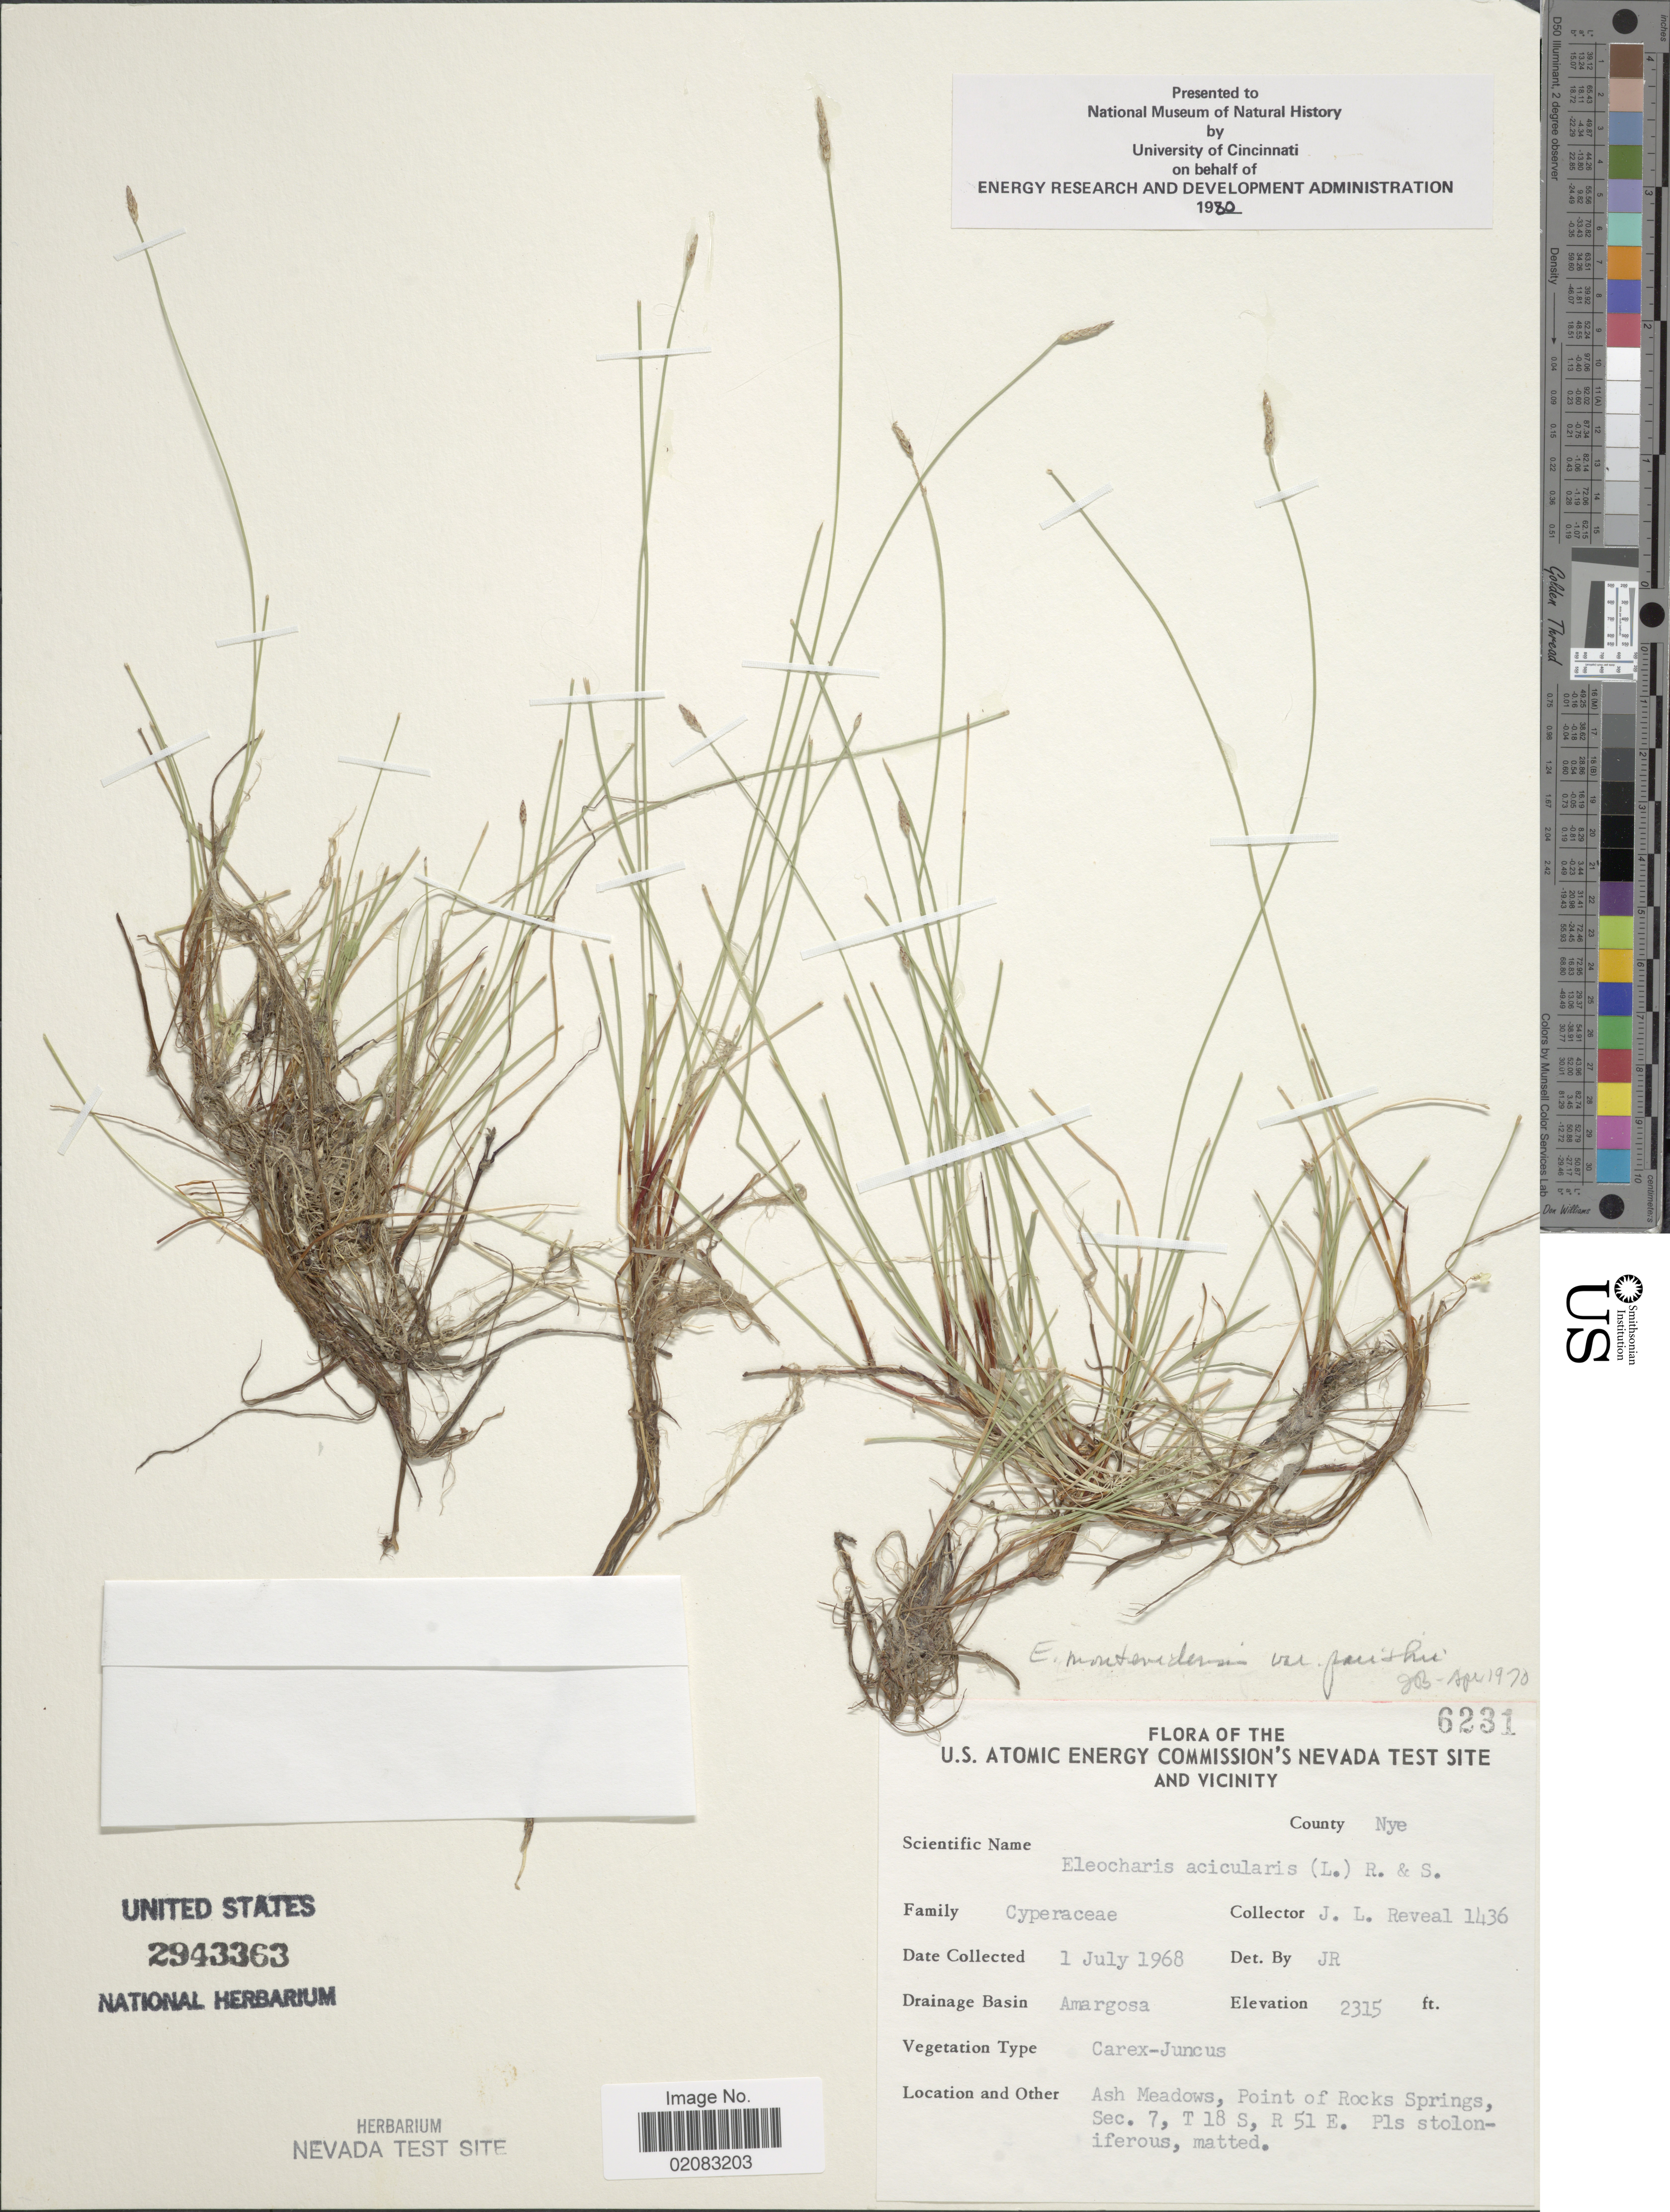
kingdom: Plantae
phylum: Tracheophyta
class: Liliopsida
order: Poales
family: Cyperaceae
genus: Eleocharis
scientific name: Eleocharis parishii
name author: Britton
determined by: Strong, Mark T., (BOT), Smithsonian Institution - National Museum of Natural History (UNITED STATES)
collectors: J. L. Reveal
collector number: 1436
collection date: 1968-07-01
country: United States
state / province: Nevada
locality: U.S. Atomic Energy Commision's Nevada Test Site and Vicinity, County Nye, Drainage Basin Amargosa, Ash Meadows, Point of Rocks Springs, Sec. 7, T 18 S, R 51 E.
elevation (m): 706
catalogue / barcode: US 2943363